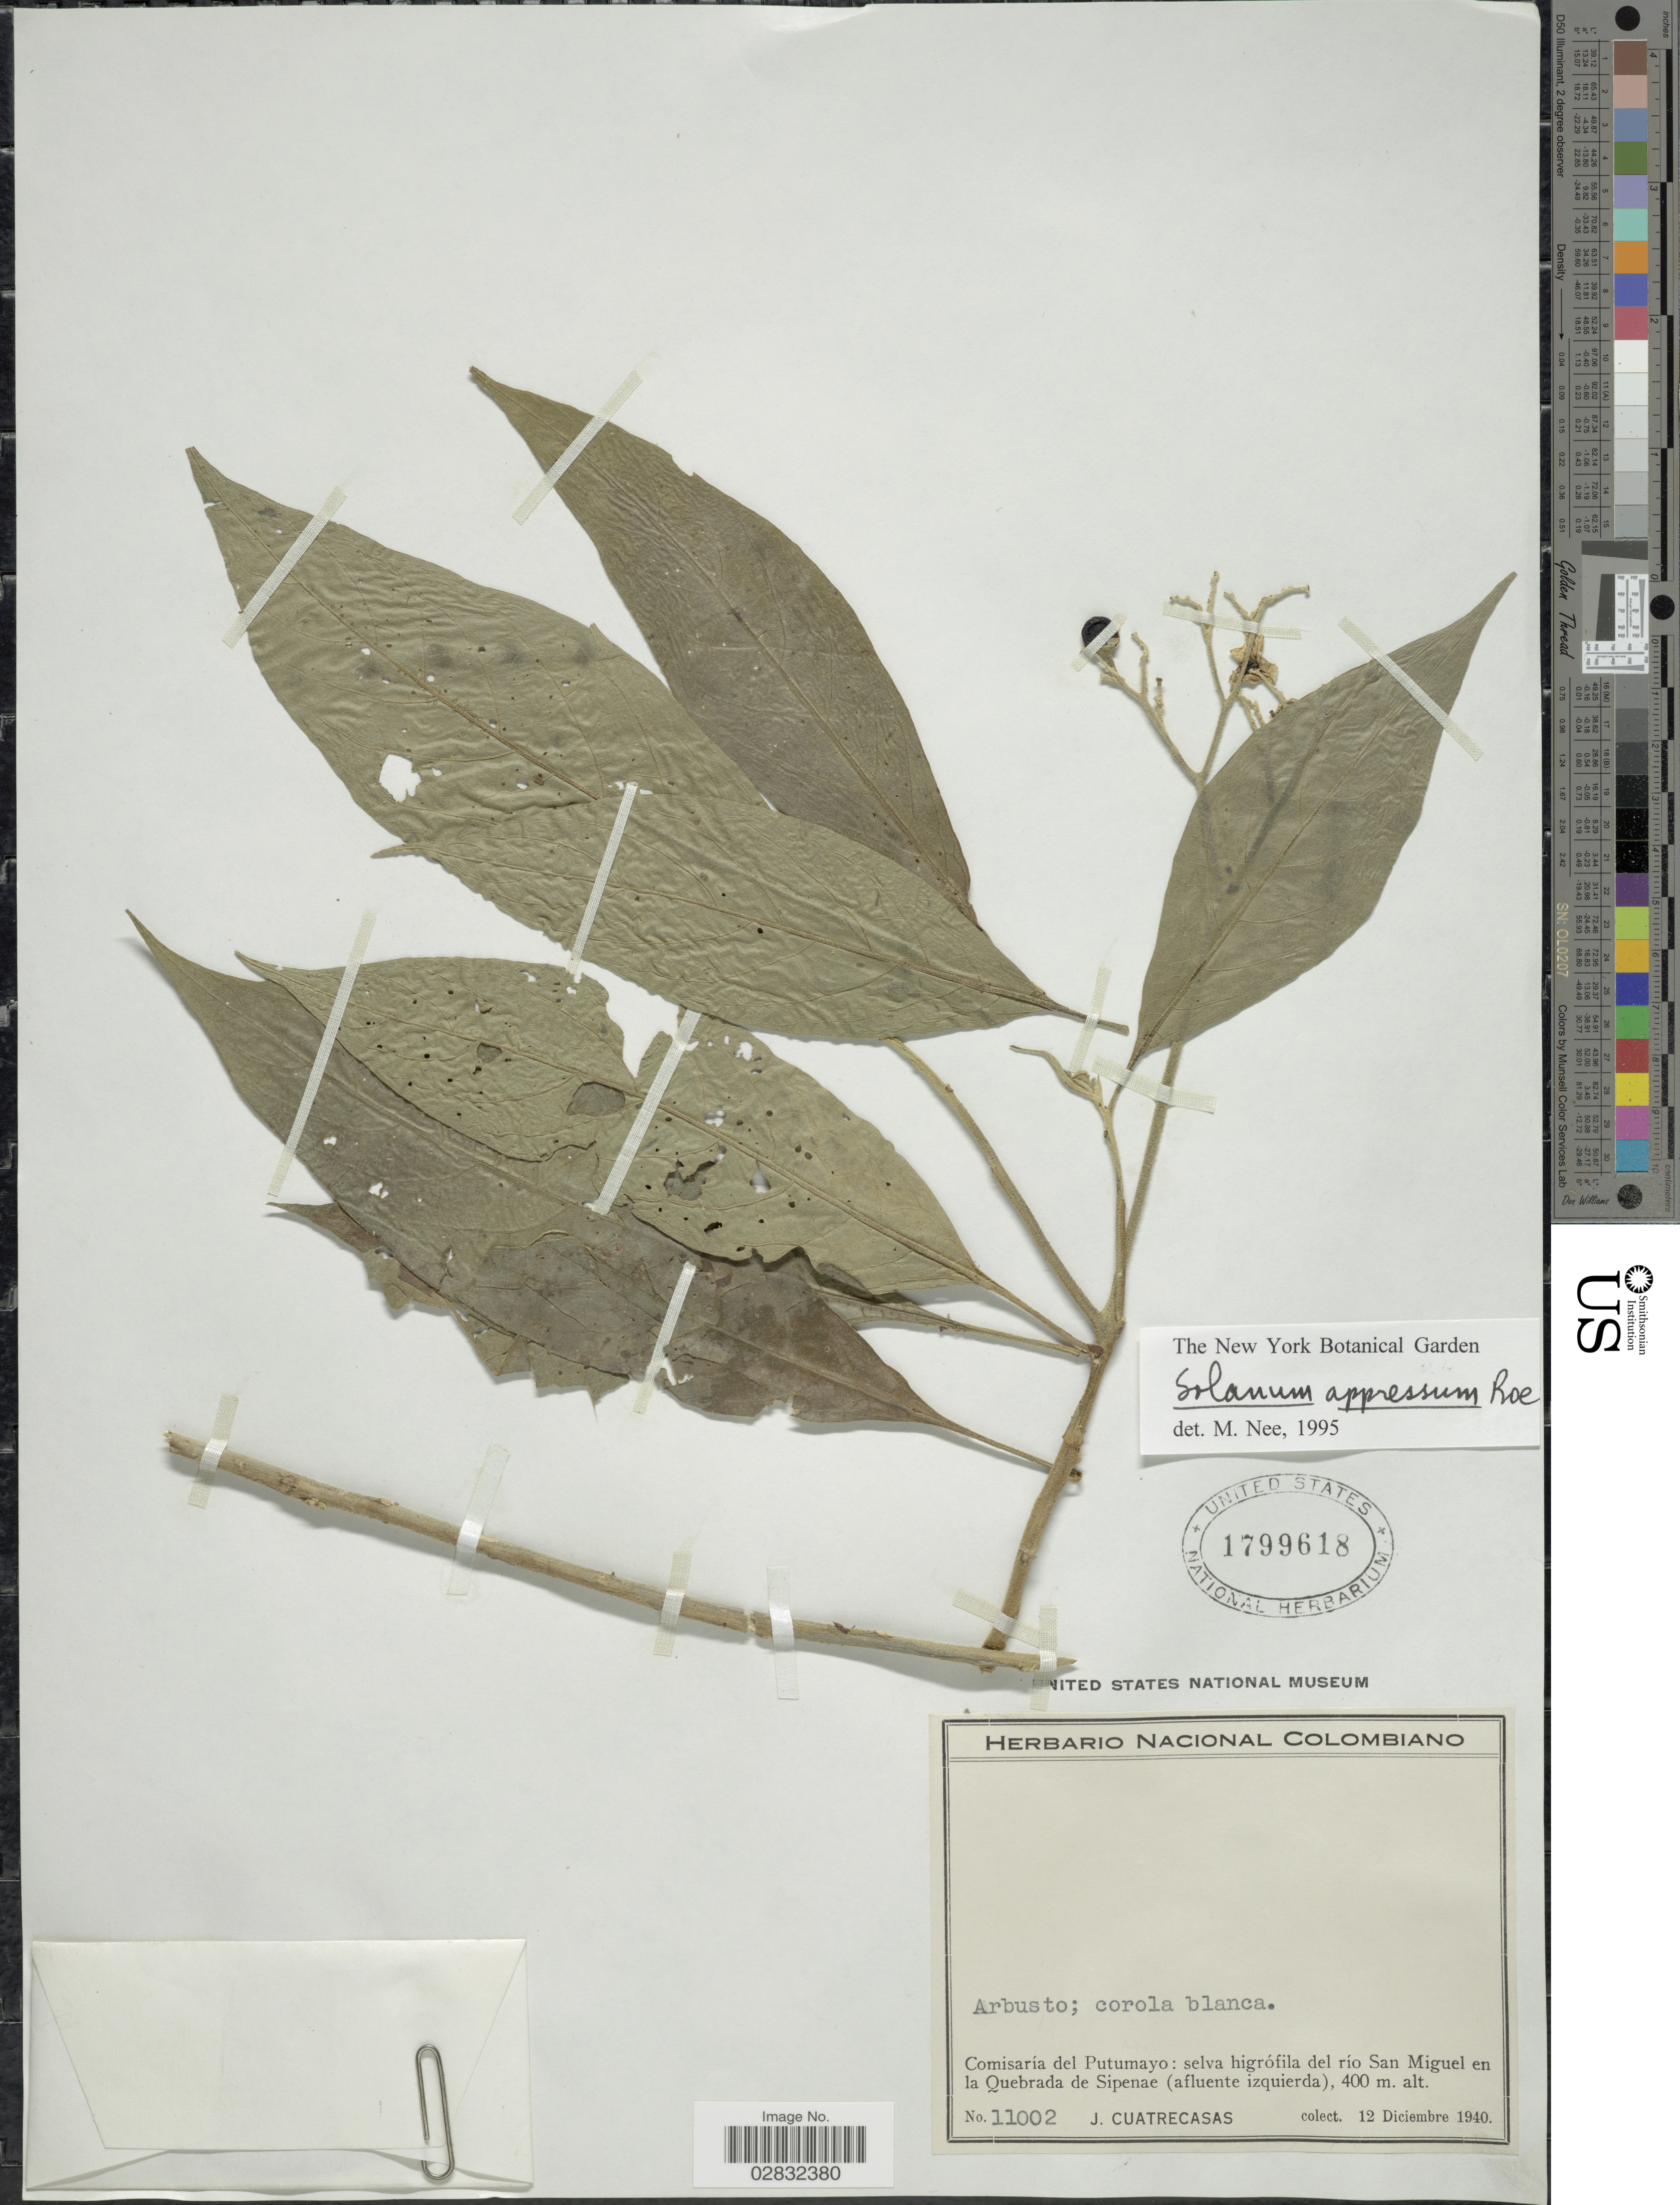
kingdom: Plantae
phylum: Tracheophyta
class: Magnoliopsida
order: Solanales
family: Solanaceae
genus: Solanum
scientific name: Solanum appressum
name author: K.E. Roe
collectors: J. Cuatrecasas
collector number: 11002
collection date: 1940-12-12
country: Colombia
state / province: Putumayo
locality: Comisaría del Putumayo: selva higrófila del río San Miguel en la Quebrada de Sipenae (afluente izquierda).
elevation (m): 400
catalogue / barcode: US 1799618